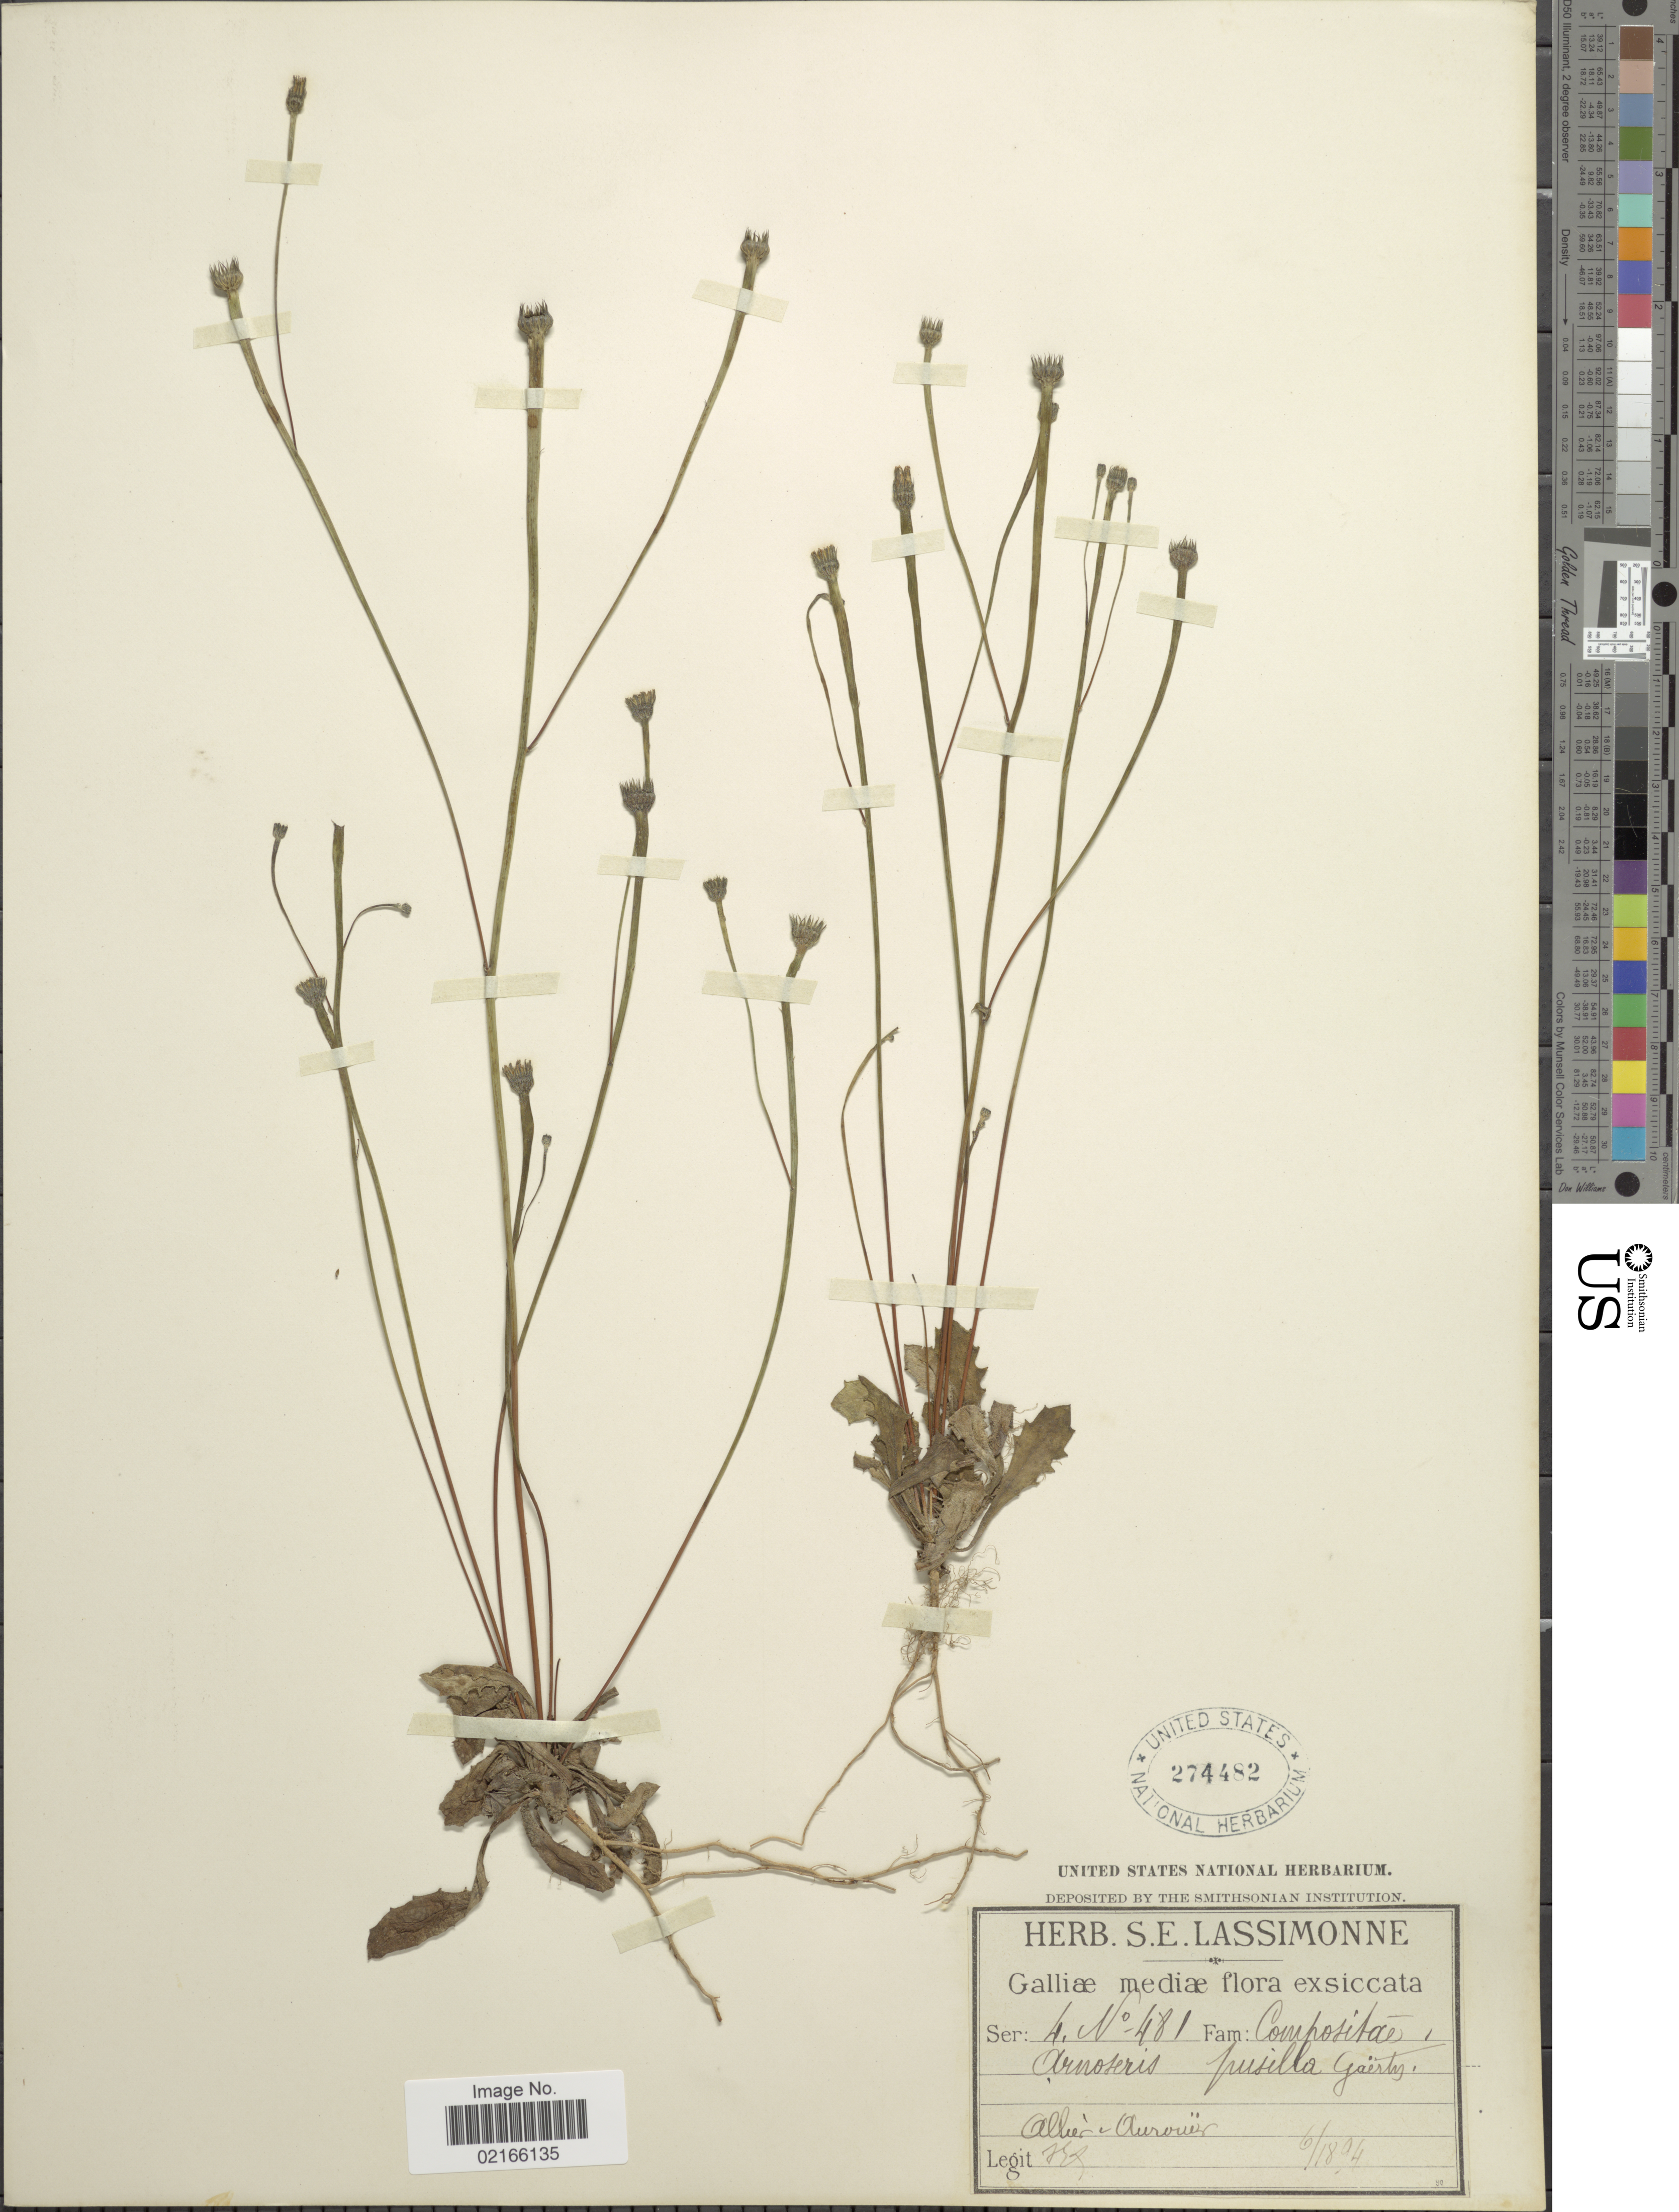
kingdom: Plantae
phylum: Tracheophyta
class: Magnoliopsida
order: Asterales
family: Asteraceae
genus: Arnoseris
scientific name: Arnoseris minima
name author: (L.) Schweigg. & Körte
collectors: S. Lassimonne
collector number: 481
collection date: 1894-06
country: France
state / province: Auvergne-Rhône-Alpes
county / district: Allier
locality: Galliæ [France]. Allier - Aurouër.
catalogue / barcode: US 274482